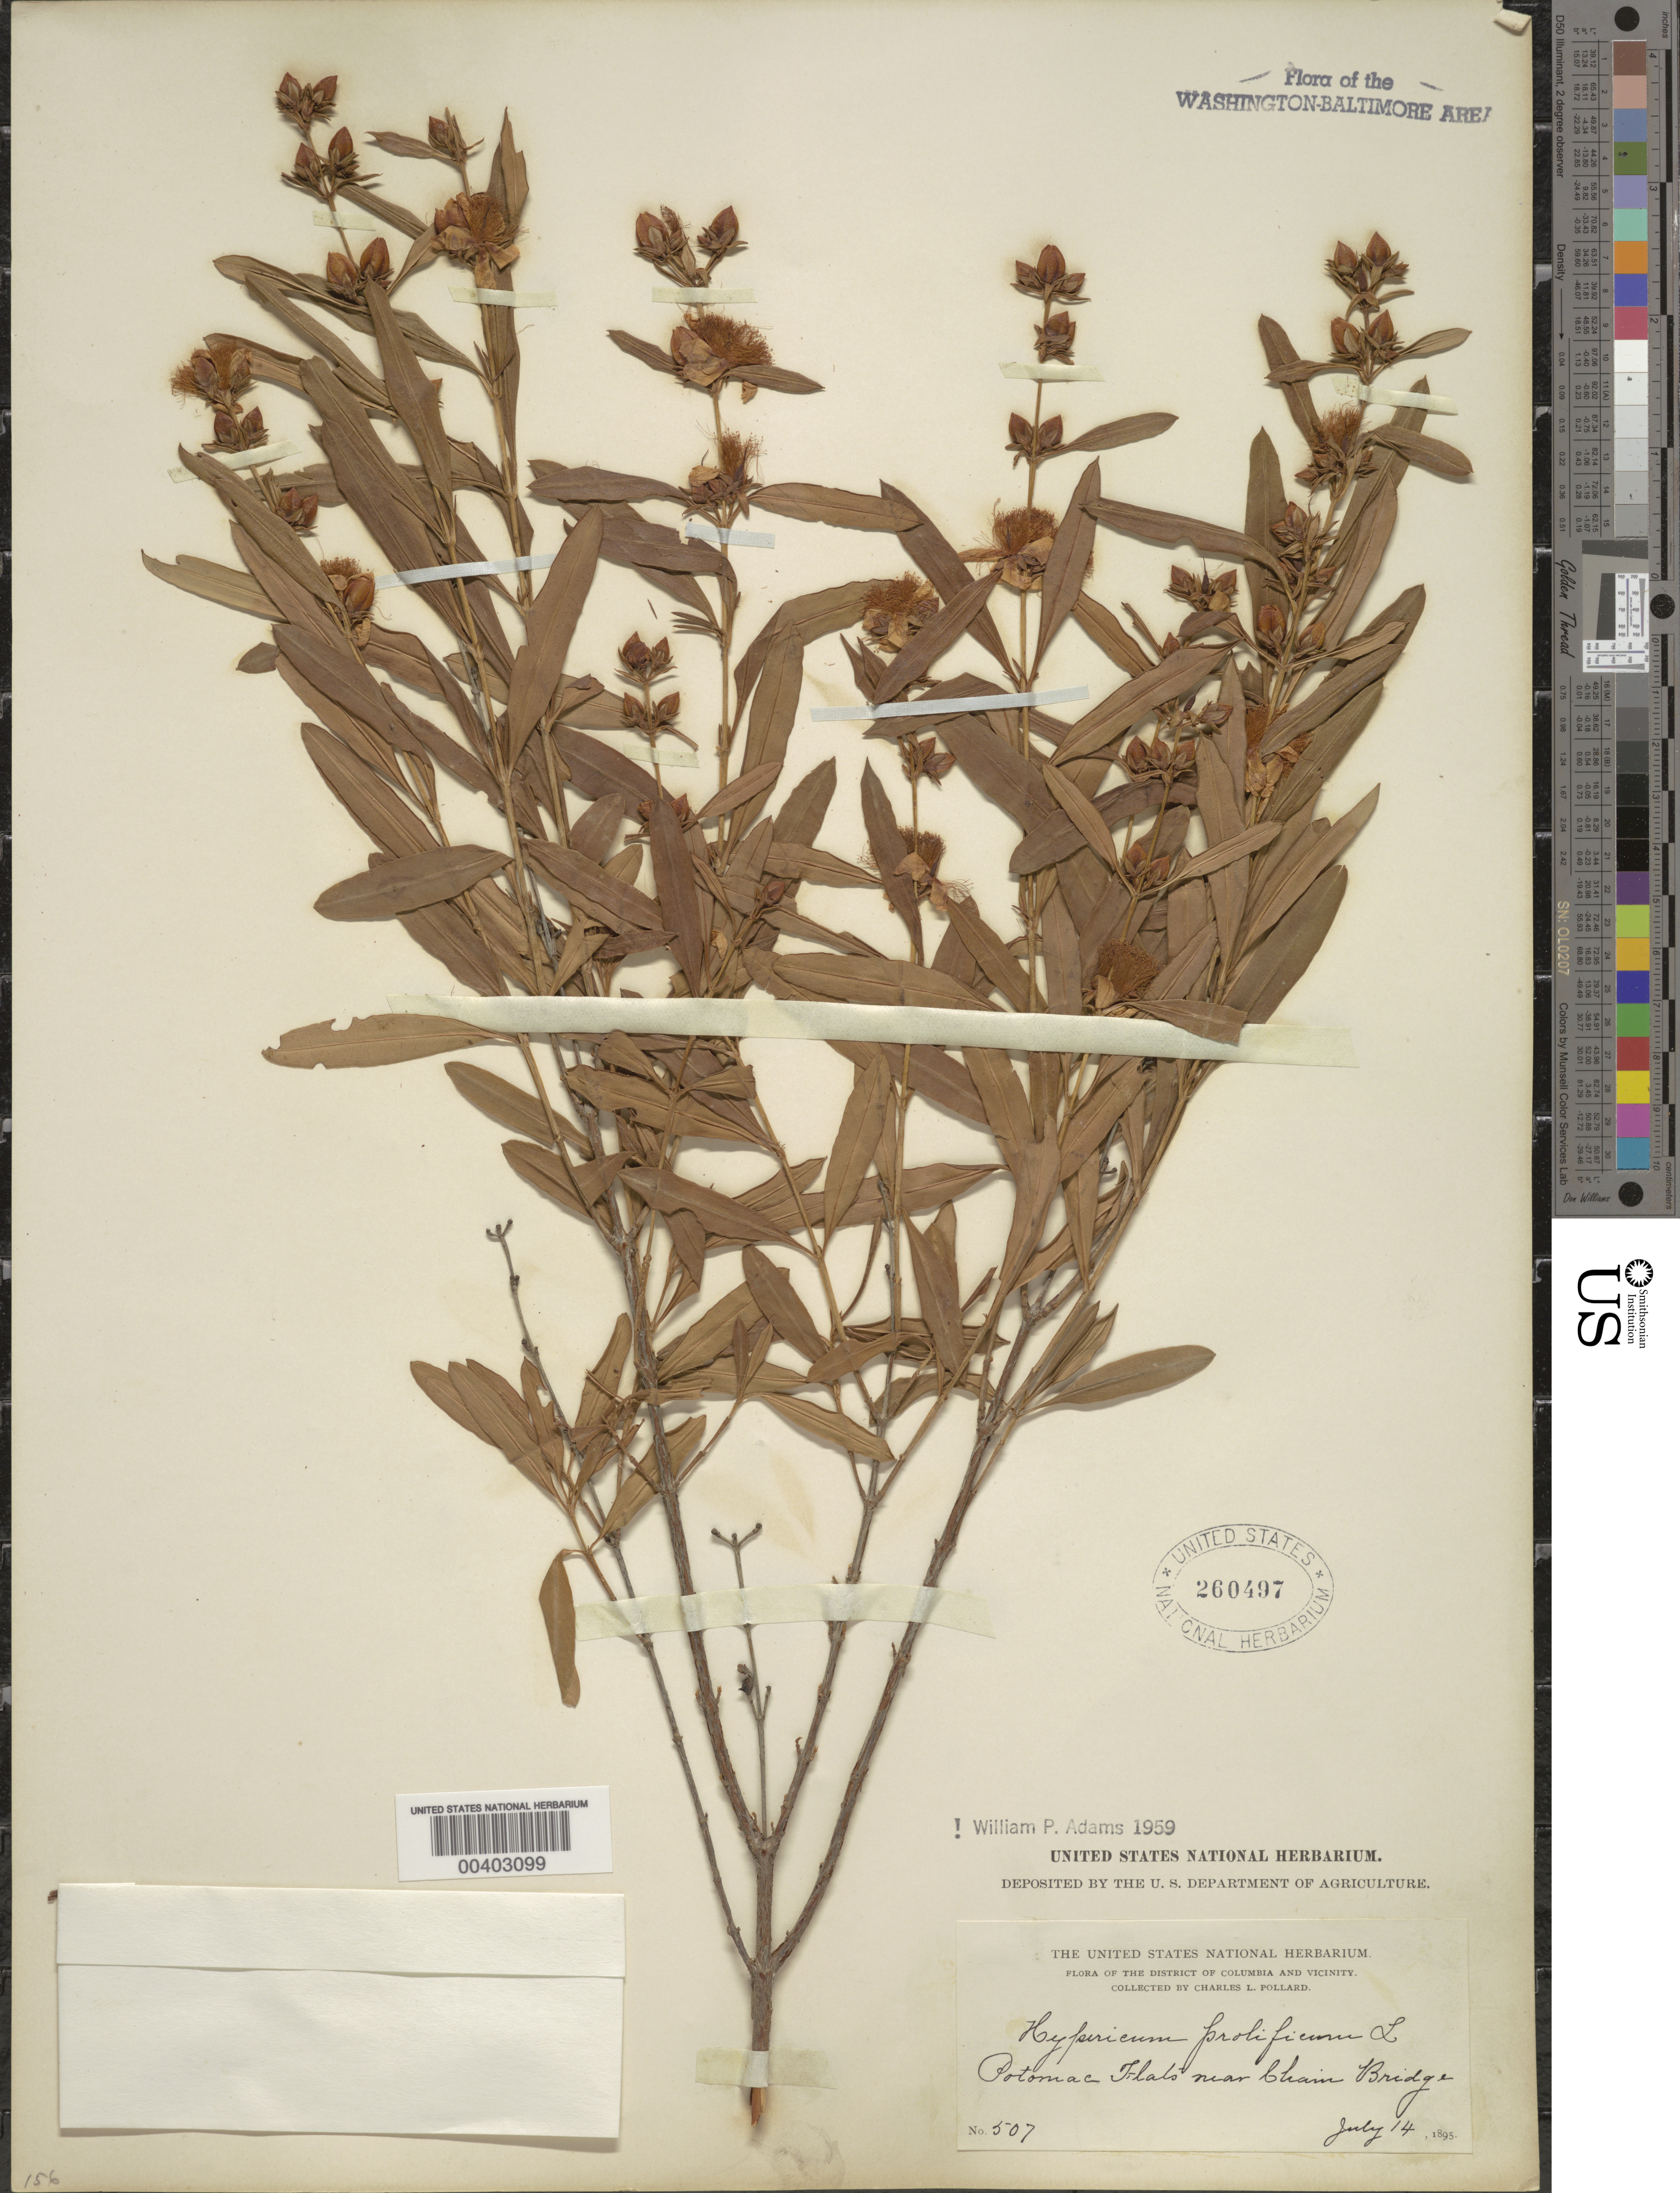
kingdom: Plantae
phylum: Tracheophyta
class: Magnoliopsida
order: Malpighiales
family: Hypericaceae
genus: Hypericum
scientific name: Hypericum prolificum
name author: L.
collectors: C. L. Pollard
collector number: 507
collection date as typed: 14 Jul 1895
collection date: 1895-07-14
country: United States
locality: flats of the Potomac, Chain Bridge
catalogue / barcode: US 260497